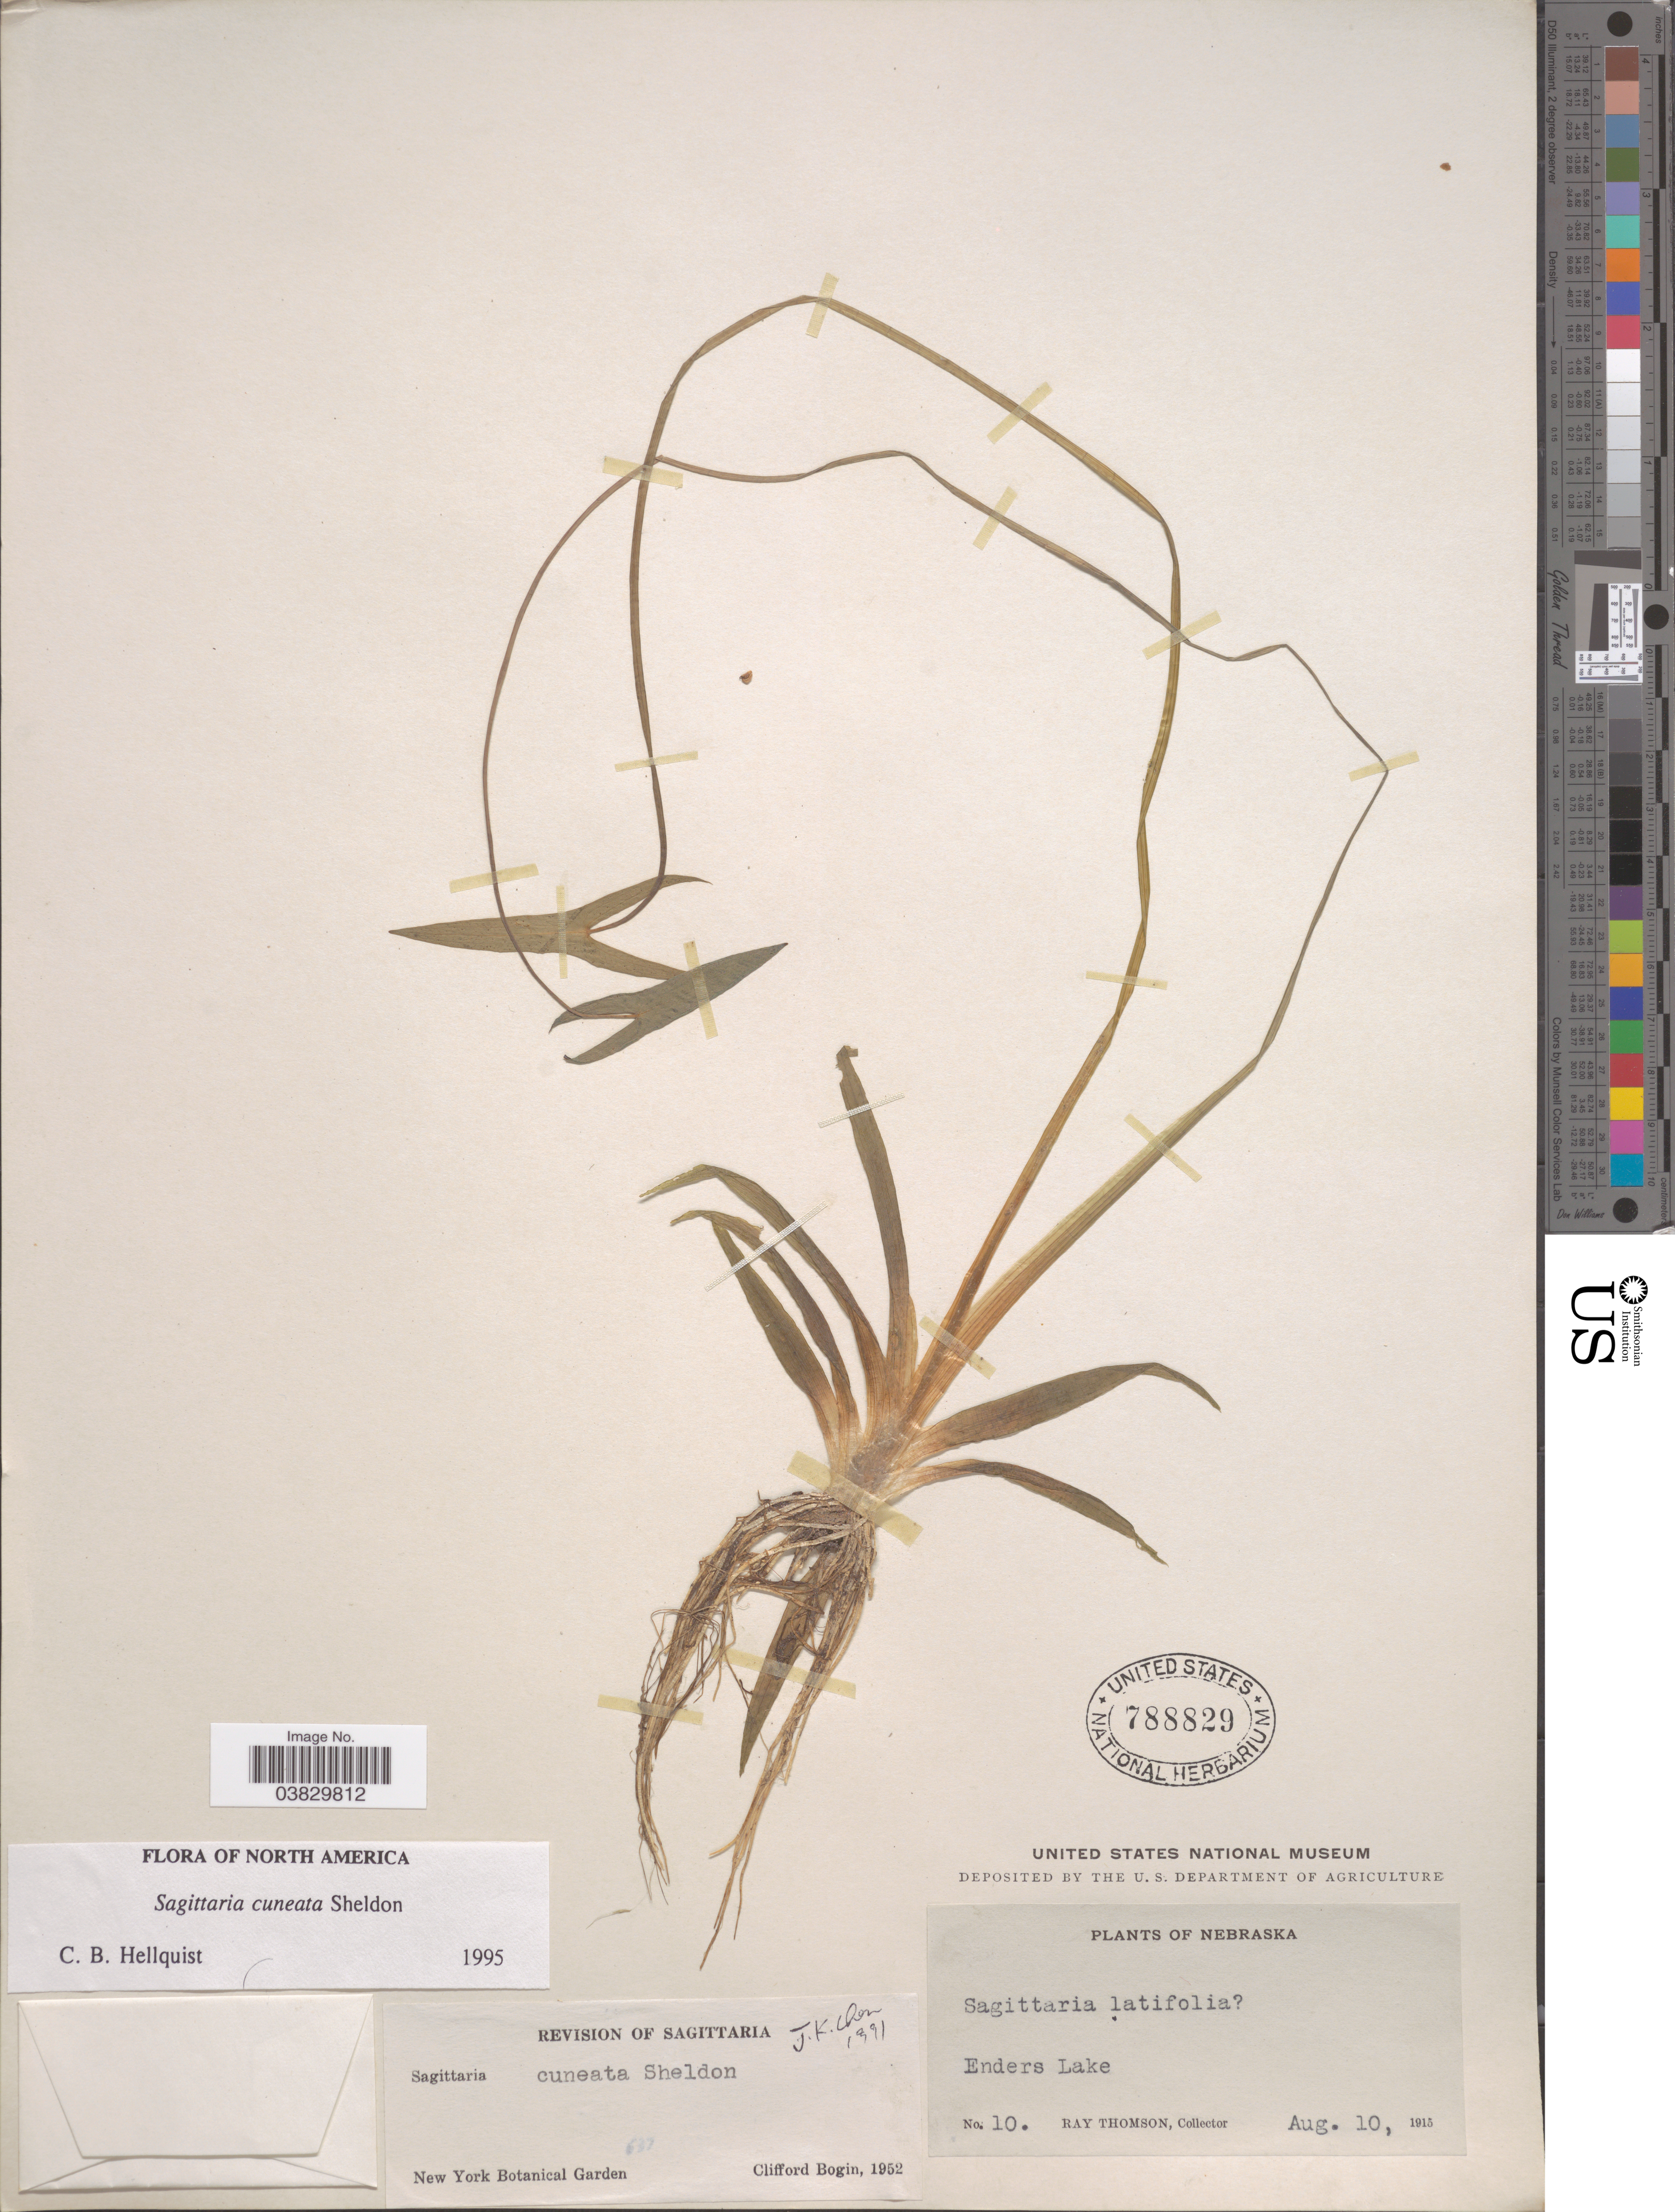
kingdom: Plantae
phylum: Tracheophyta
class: Liliopsida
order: Alismatales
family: Alismataceae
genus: Sagittaria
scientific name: Sagittaria cuneata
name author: E. Sheld.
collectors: R. Thomson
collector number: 10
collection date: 1915-08-10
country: United States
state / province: Nebraska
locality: Enders Lake.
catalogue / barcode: US 788829